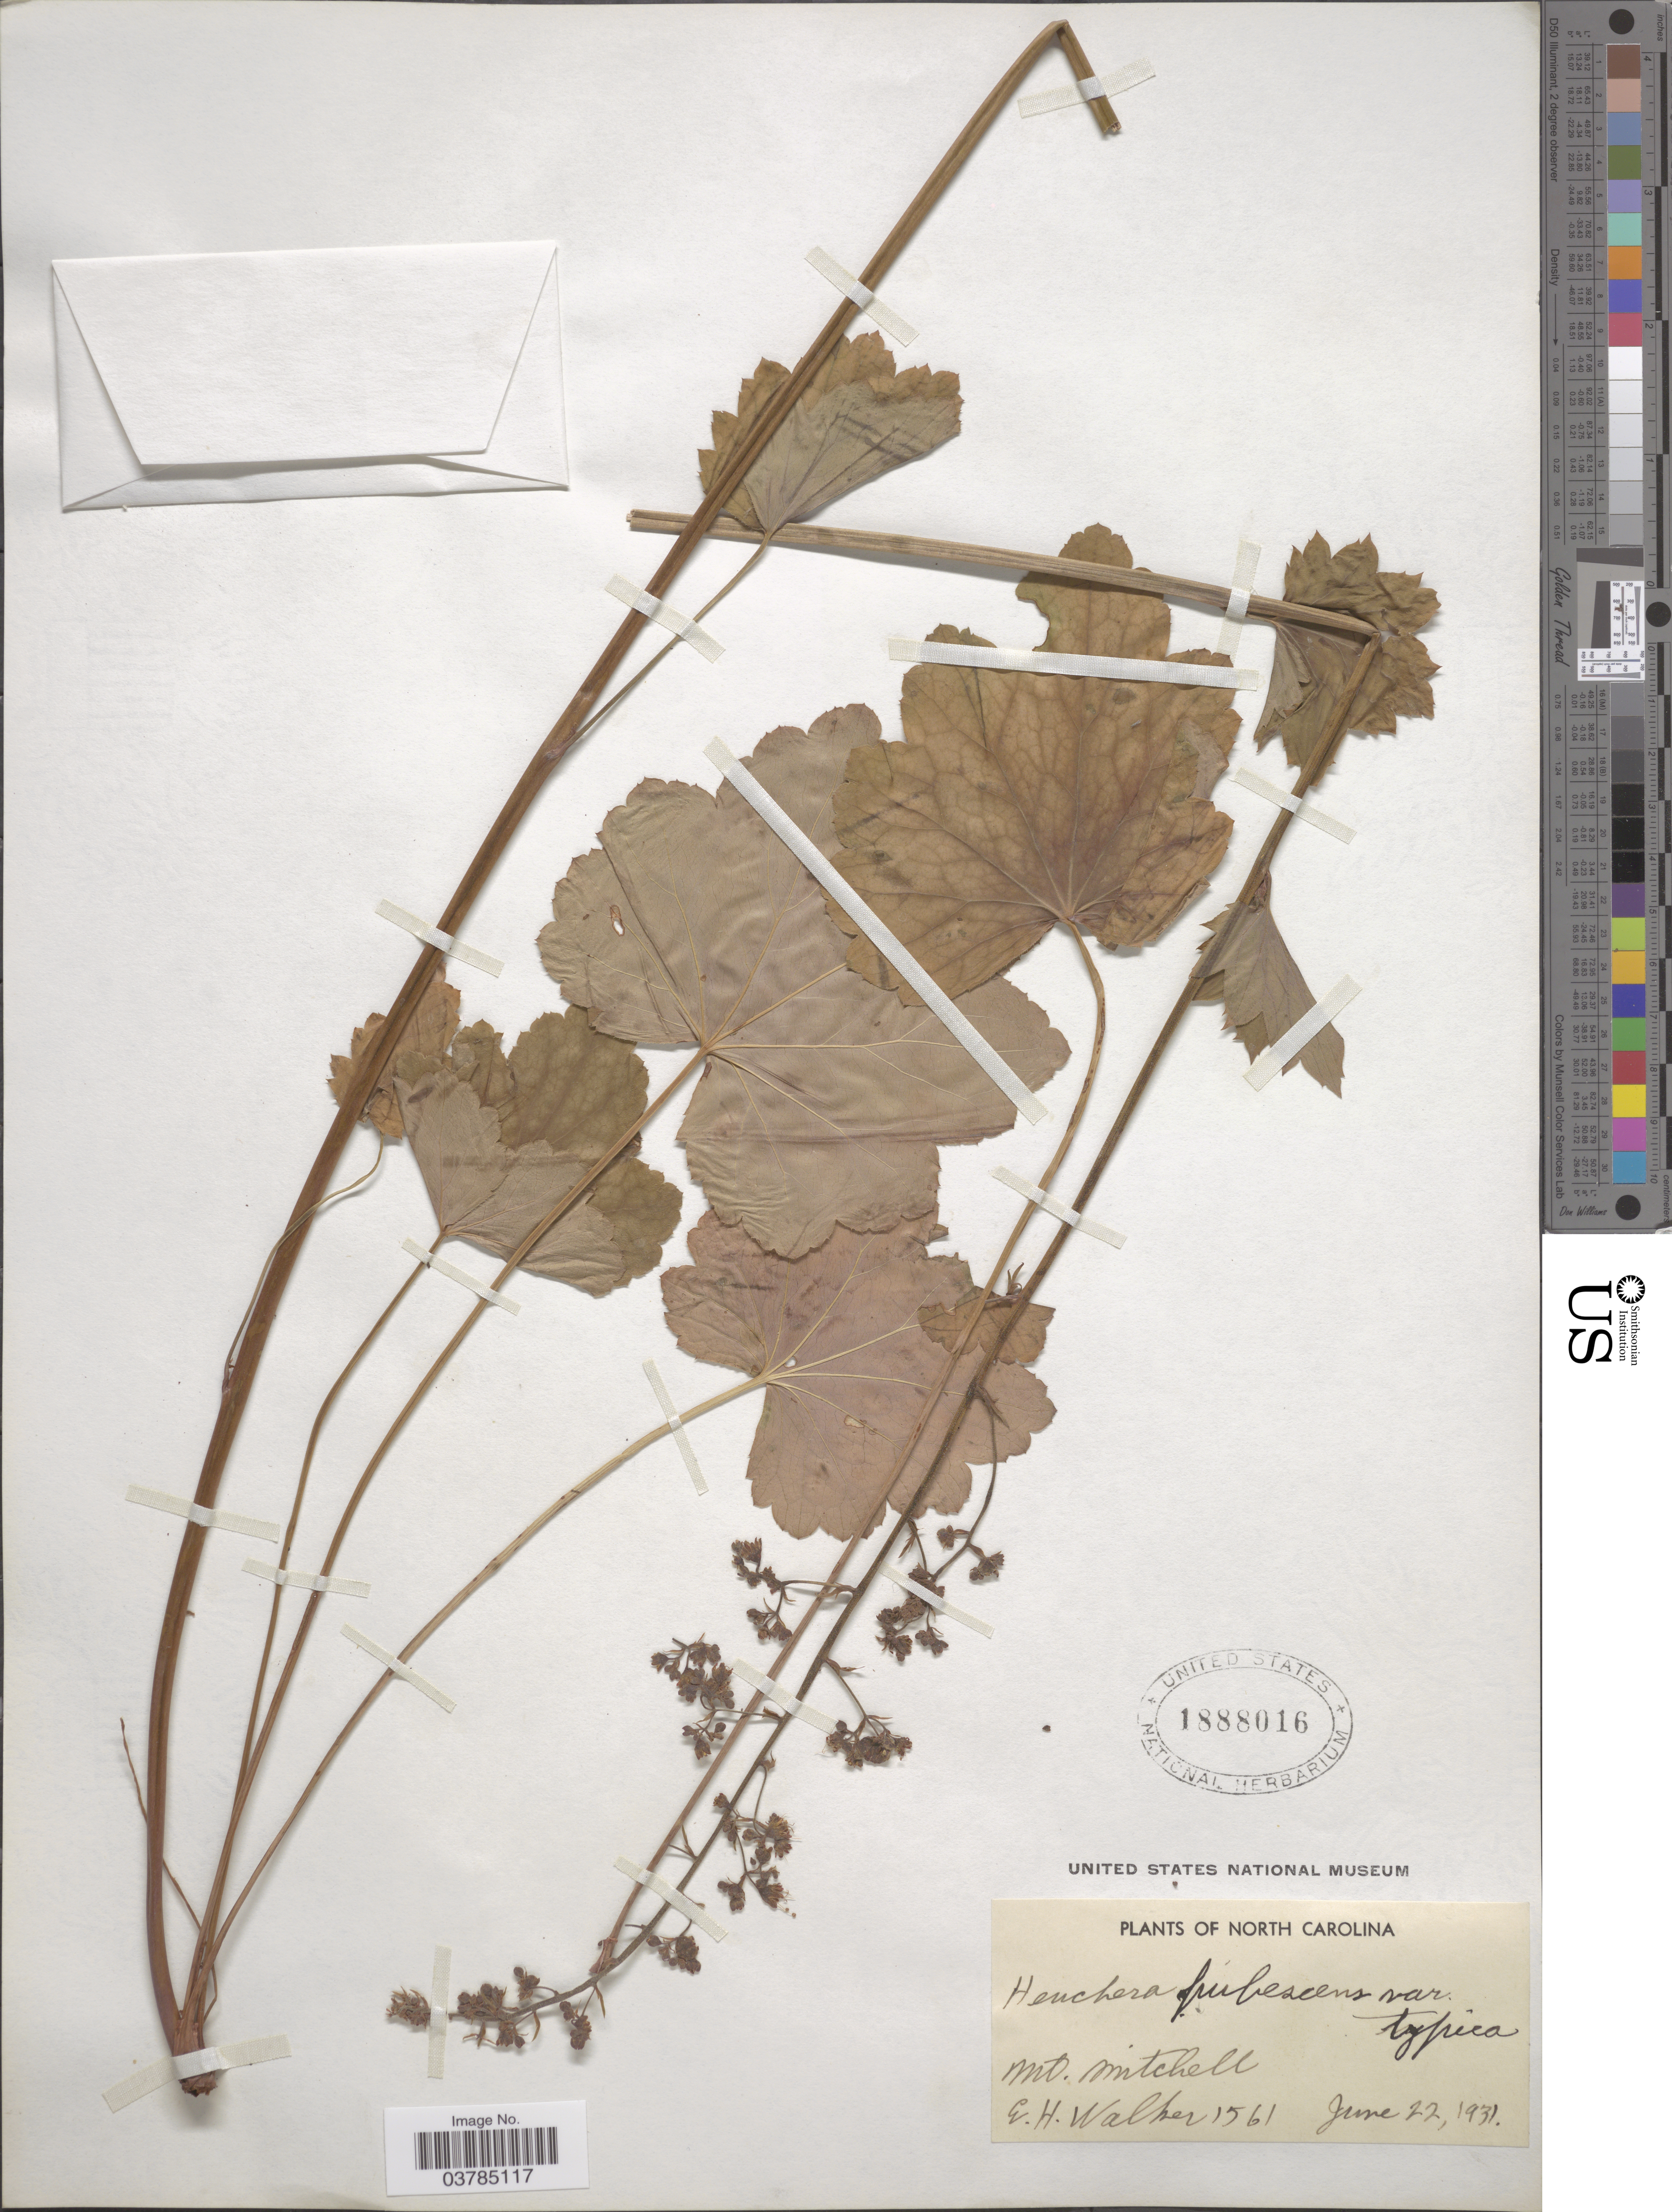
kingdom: Plantae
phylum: Tracheophyta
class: Magnoliopsida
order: Saxifragales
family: Saxifragaceae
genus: Heuchera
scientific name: Heuchera pubescens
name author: Pursh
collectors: E. H. Walker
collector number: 1561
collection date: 1931-06-22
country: United States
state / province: North Carolina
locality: Mt. Mitchell.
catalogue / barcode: US 1888016